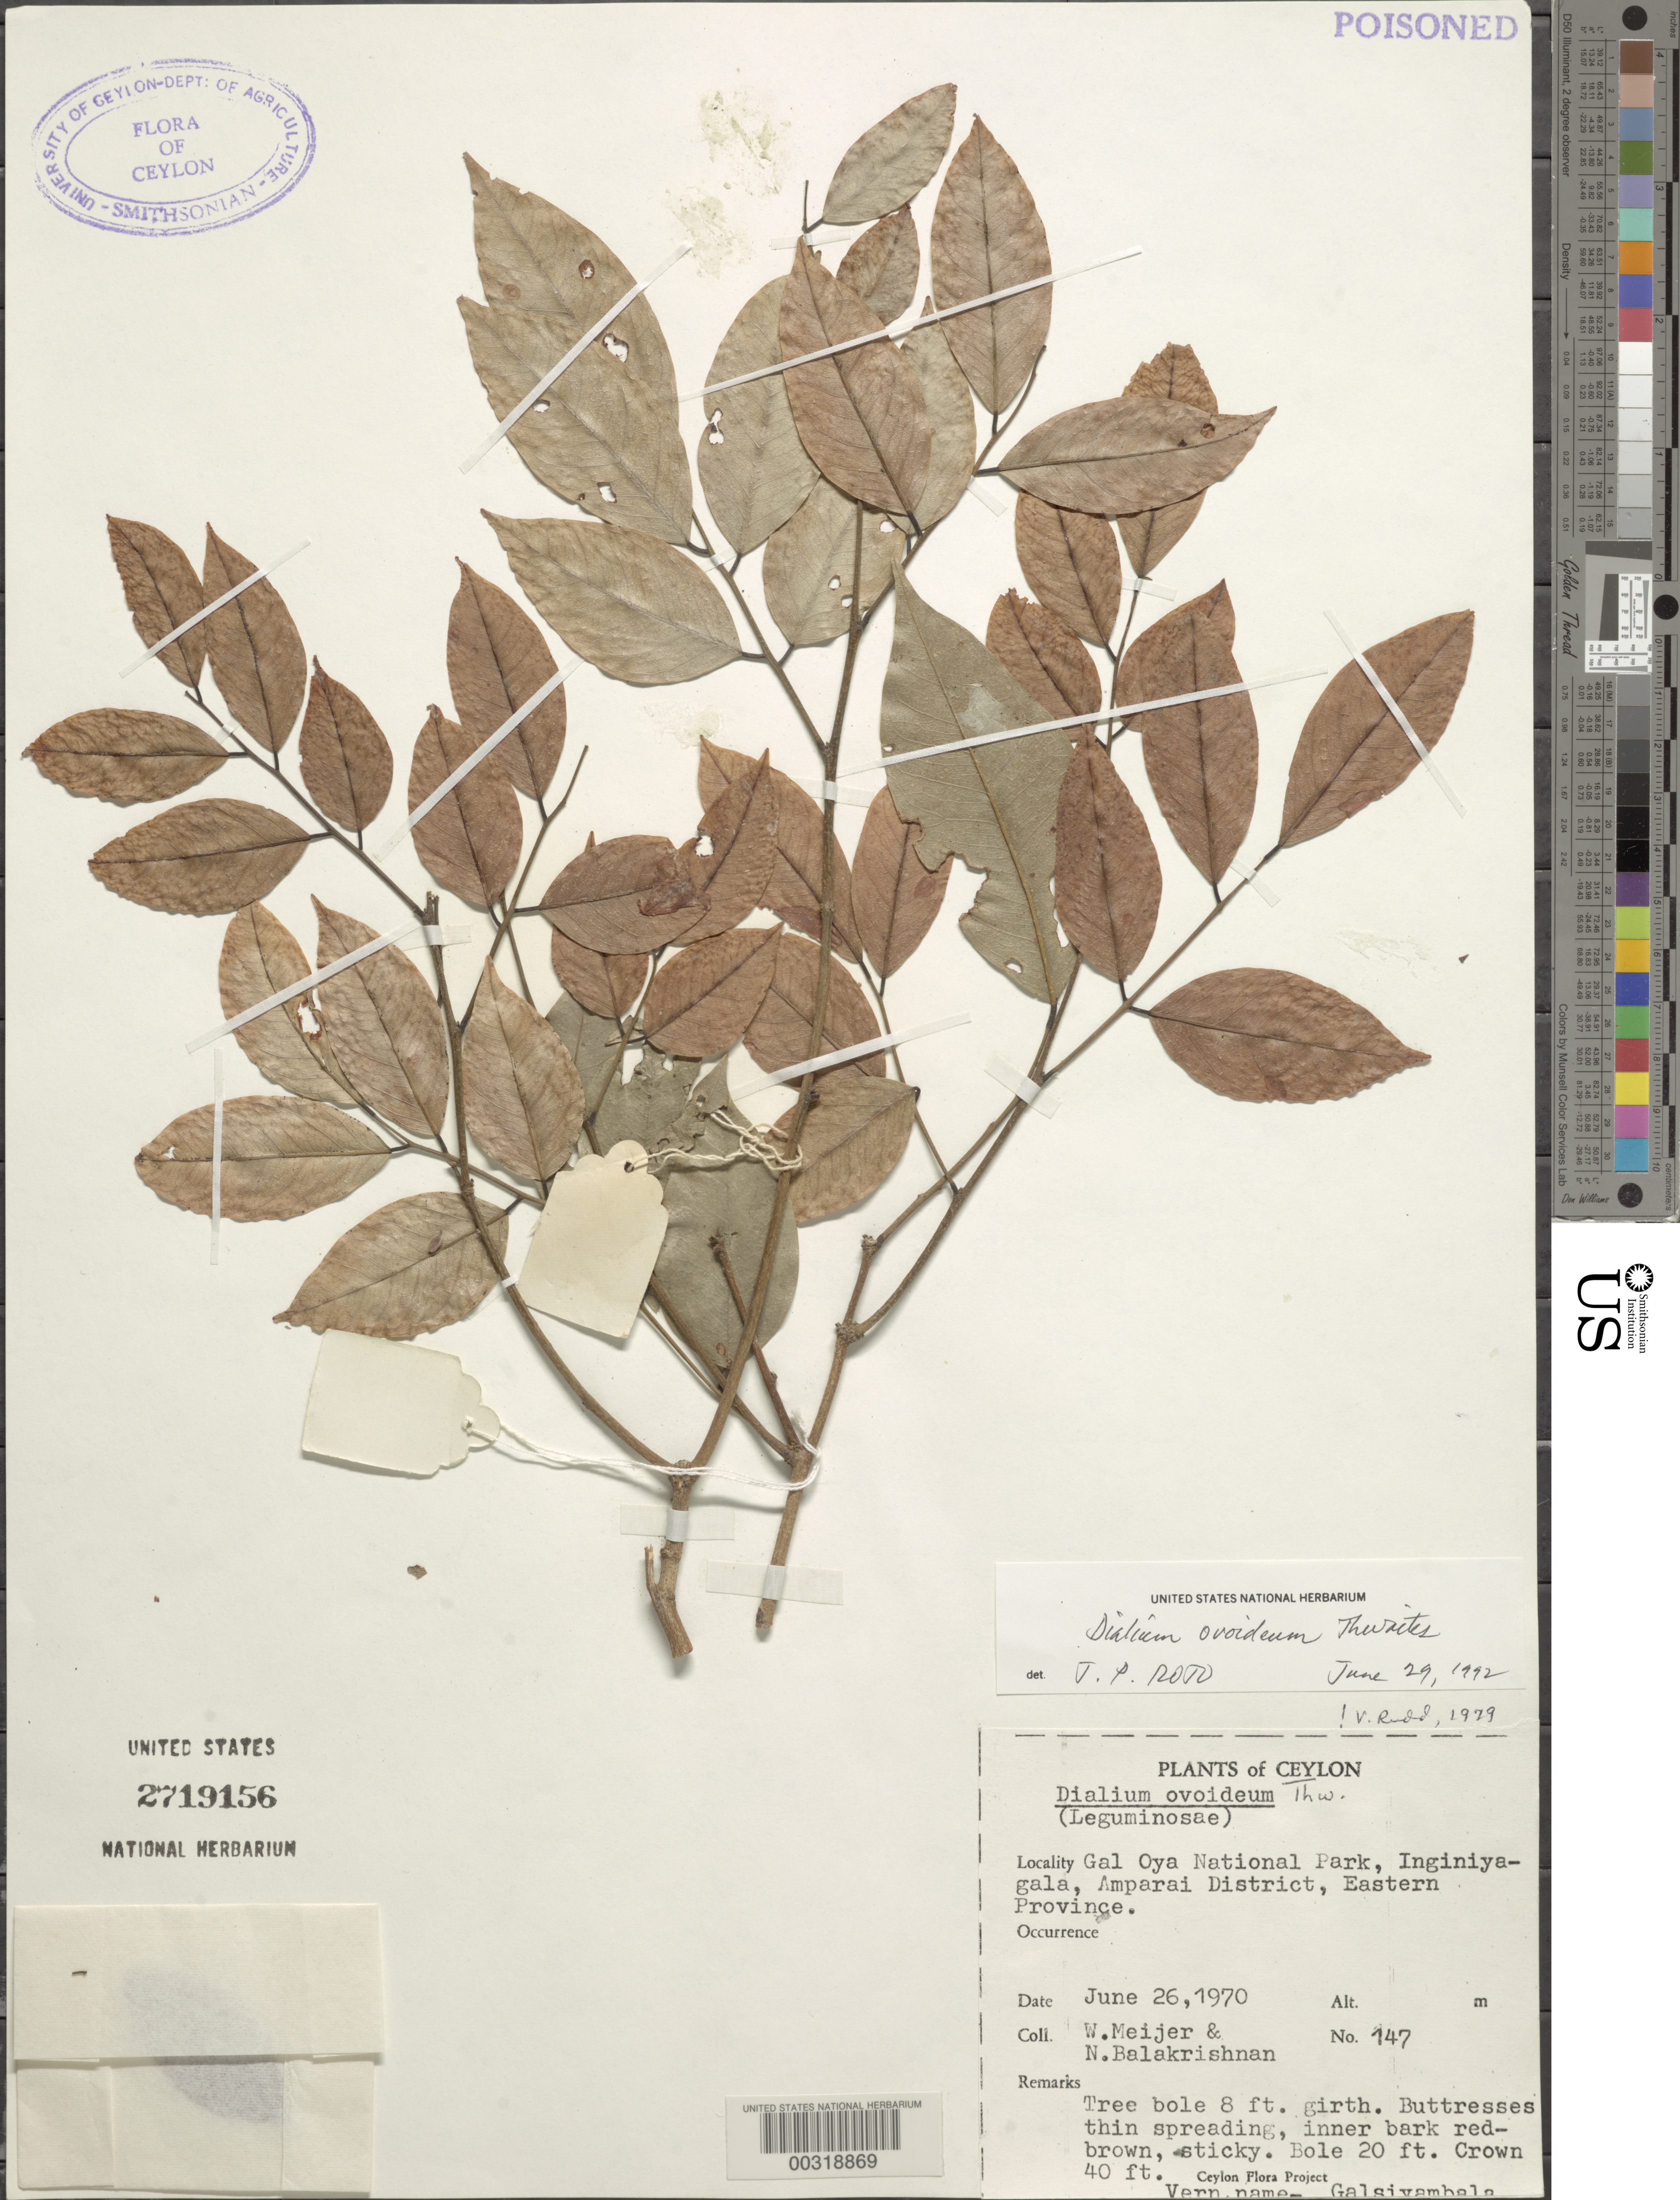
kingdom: Plantae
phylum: Tracheophyta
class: Magnoliopsida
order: Fabales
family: Fabaceae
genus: Dialium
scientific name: Dialium ovoideum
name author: Thwaites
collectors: W. Meijer & N. Balakrishnan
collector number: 147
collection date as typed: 26 Jun 1970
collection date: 1970-06-26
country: Sri Lanka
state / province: Eastern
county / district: Amparai Dist.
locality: Gal oya national park, inginiyagala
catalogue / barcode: US 2719156